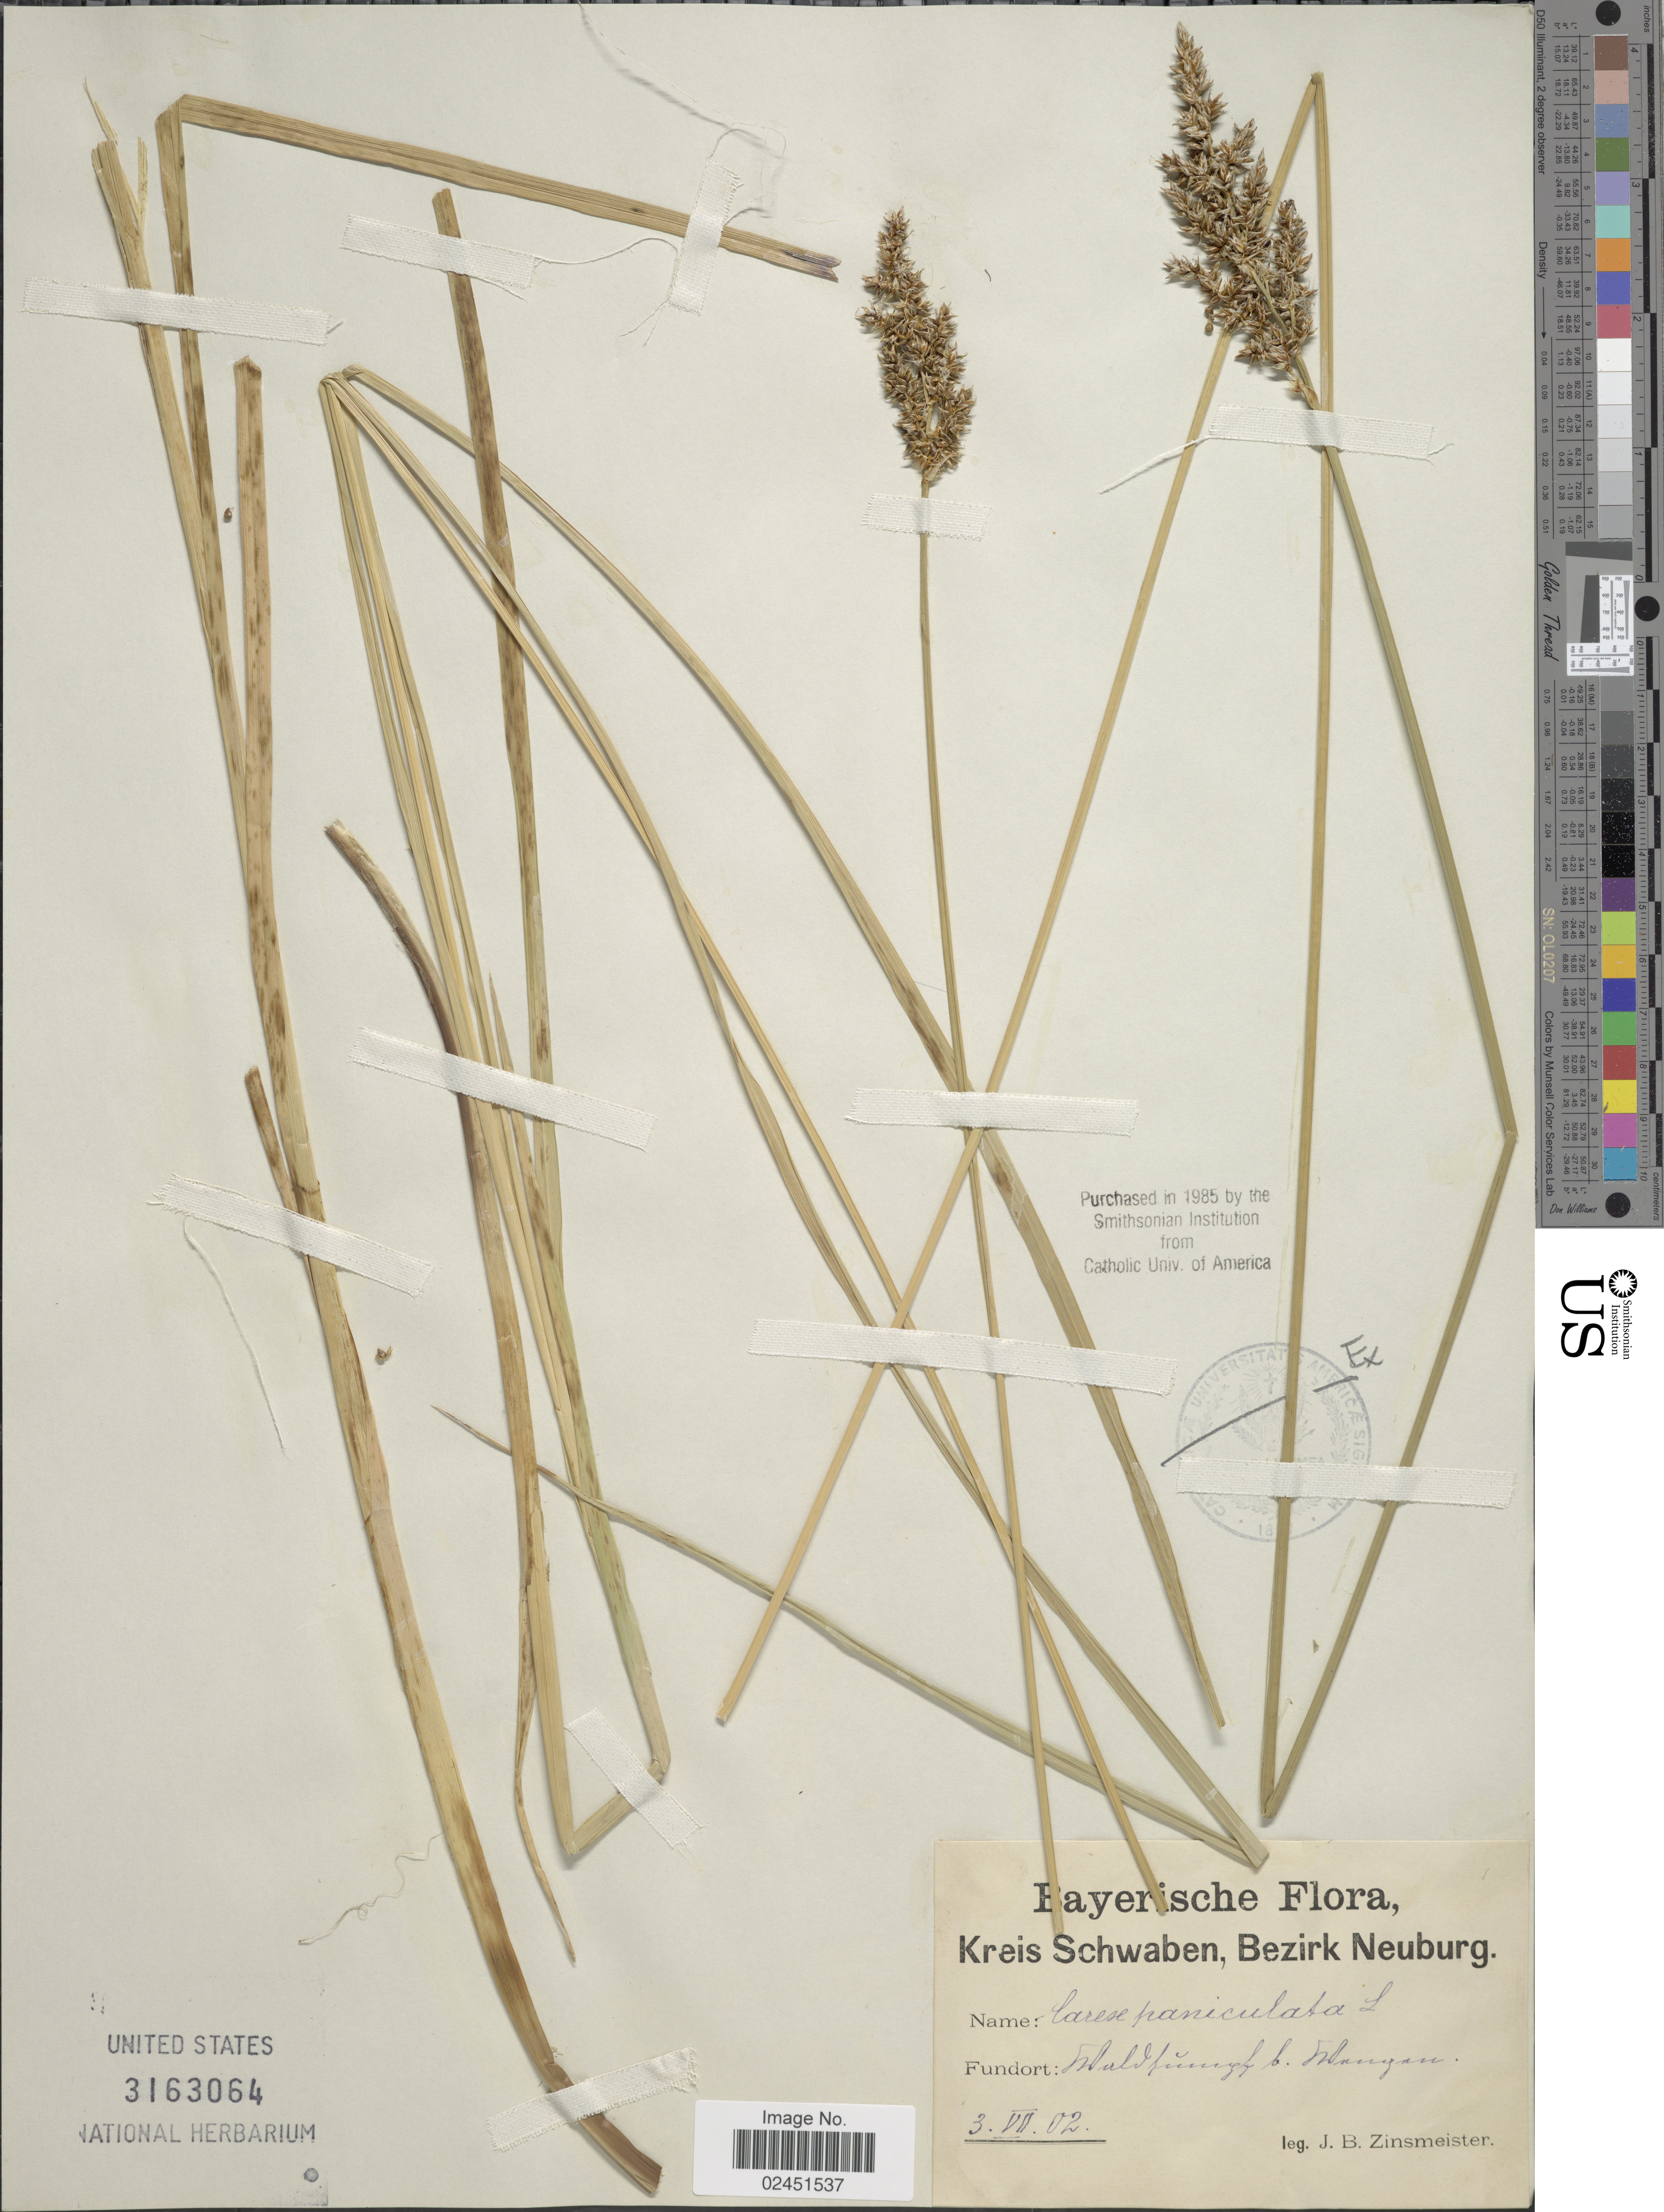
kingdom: Plantae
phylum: Tracheophyta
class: Liliopsida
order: Poales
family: Cyperaceae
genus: Carex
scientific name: Carex paniculata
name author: L.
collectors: J. Zinsmeister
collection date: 1902-07-03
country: Germany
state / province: Bayern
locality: Bayerische. Kreis Schwaben, Brezirk Neuburg. Fundort: Waldfunigf b. Wangan [interpreted]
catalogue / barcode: US 3163064